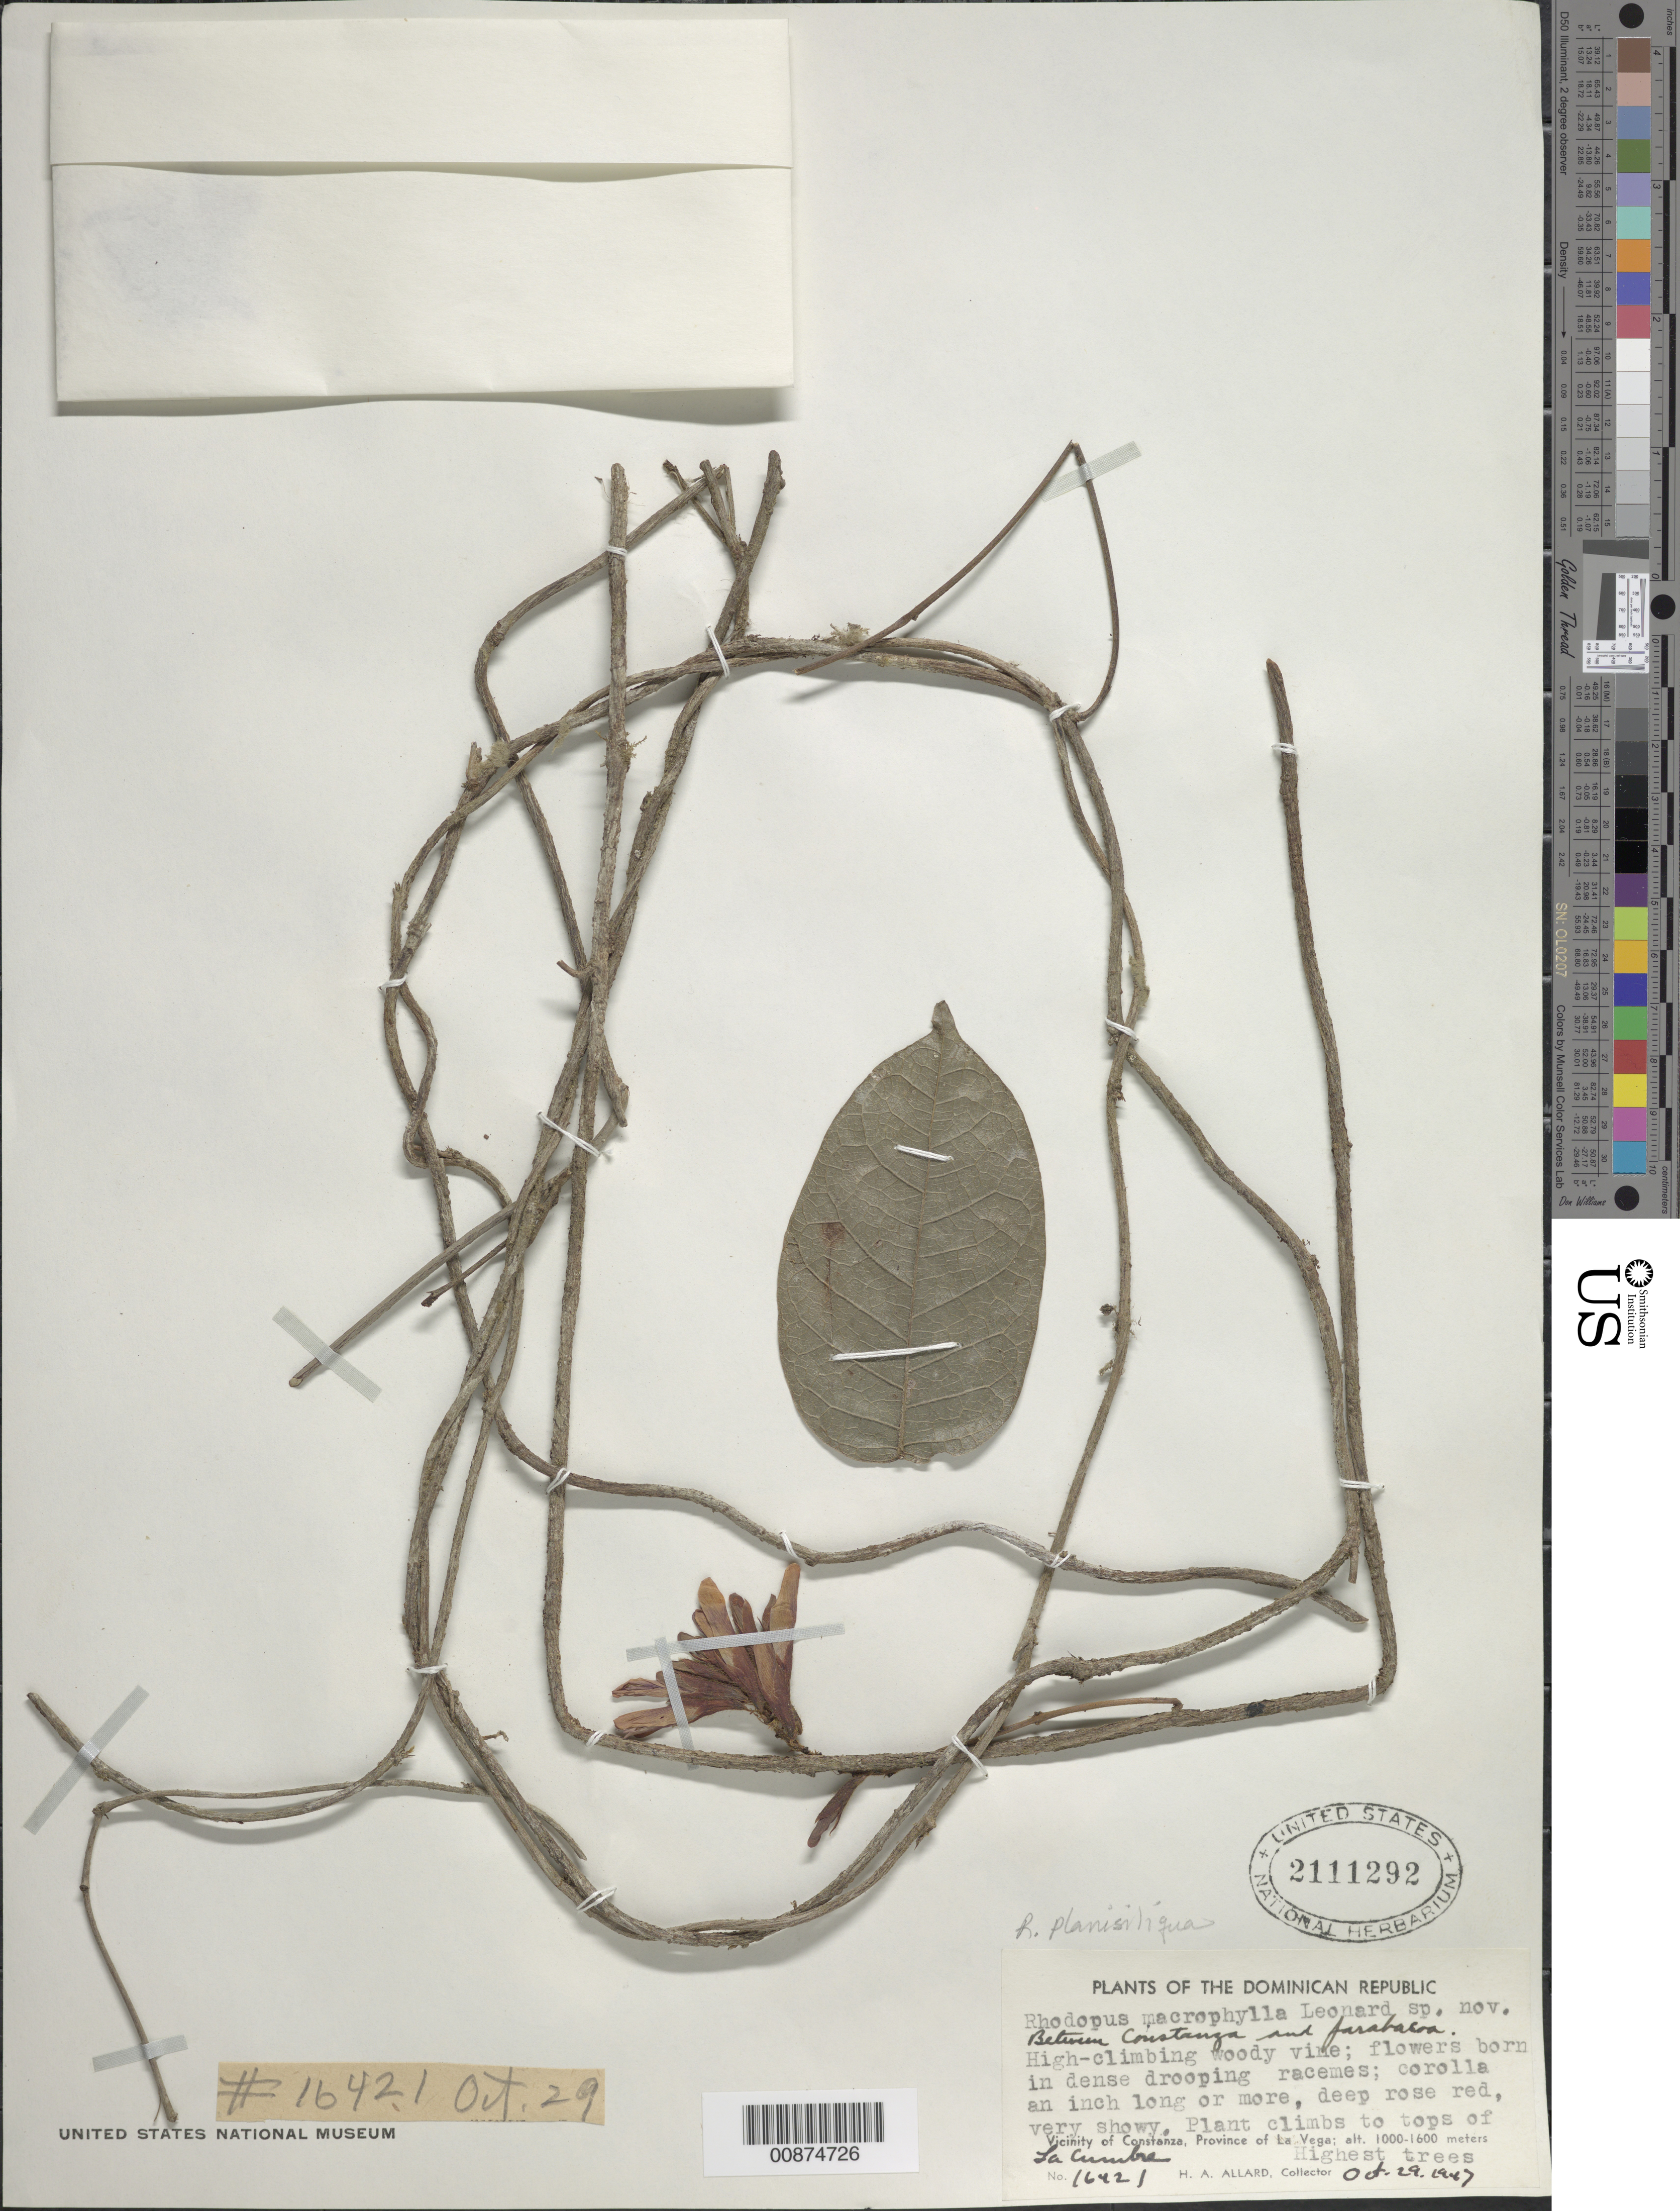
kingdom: Plantae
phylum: Tracheophyta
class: Magnoliopsida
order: Fabales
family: Fabaceae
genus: Rhodopis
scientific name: Rhodopis planisiliqua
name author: (L.) Urb.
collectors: H. A. Allard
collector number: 16421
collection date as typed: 29 Oct 1947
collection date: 1947-10-29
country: Dominican Republic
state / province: La Vega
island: Hispaniola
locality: La Cumbre. Between Constanza and Jarabacoa.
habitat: Plant climbs to tops of highest trees.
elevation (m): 1000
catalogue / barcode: US 2111292